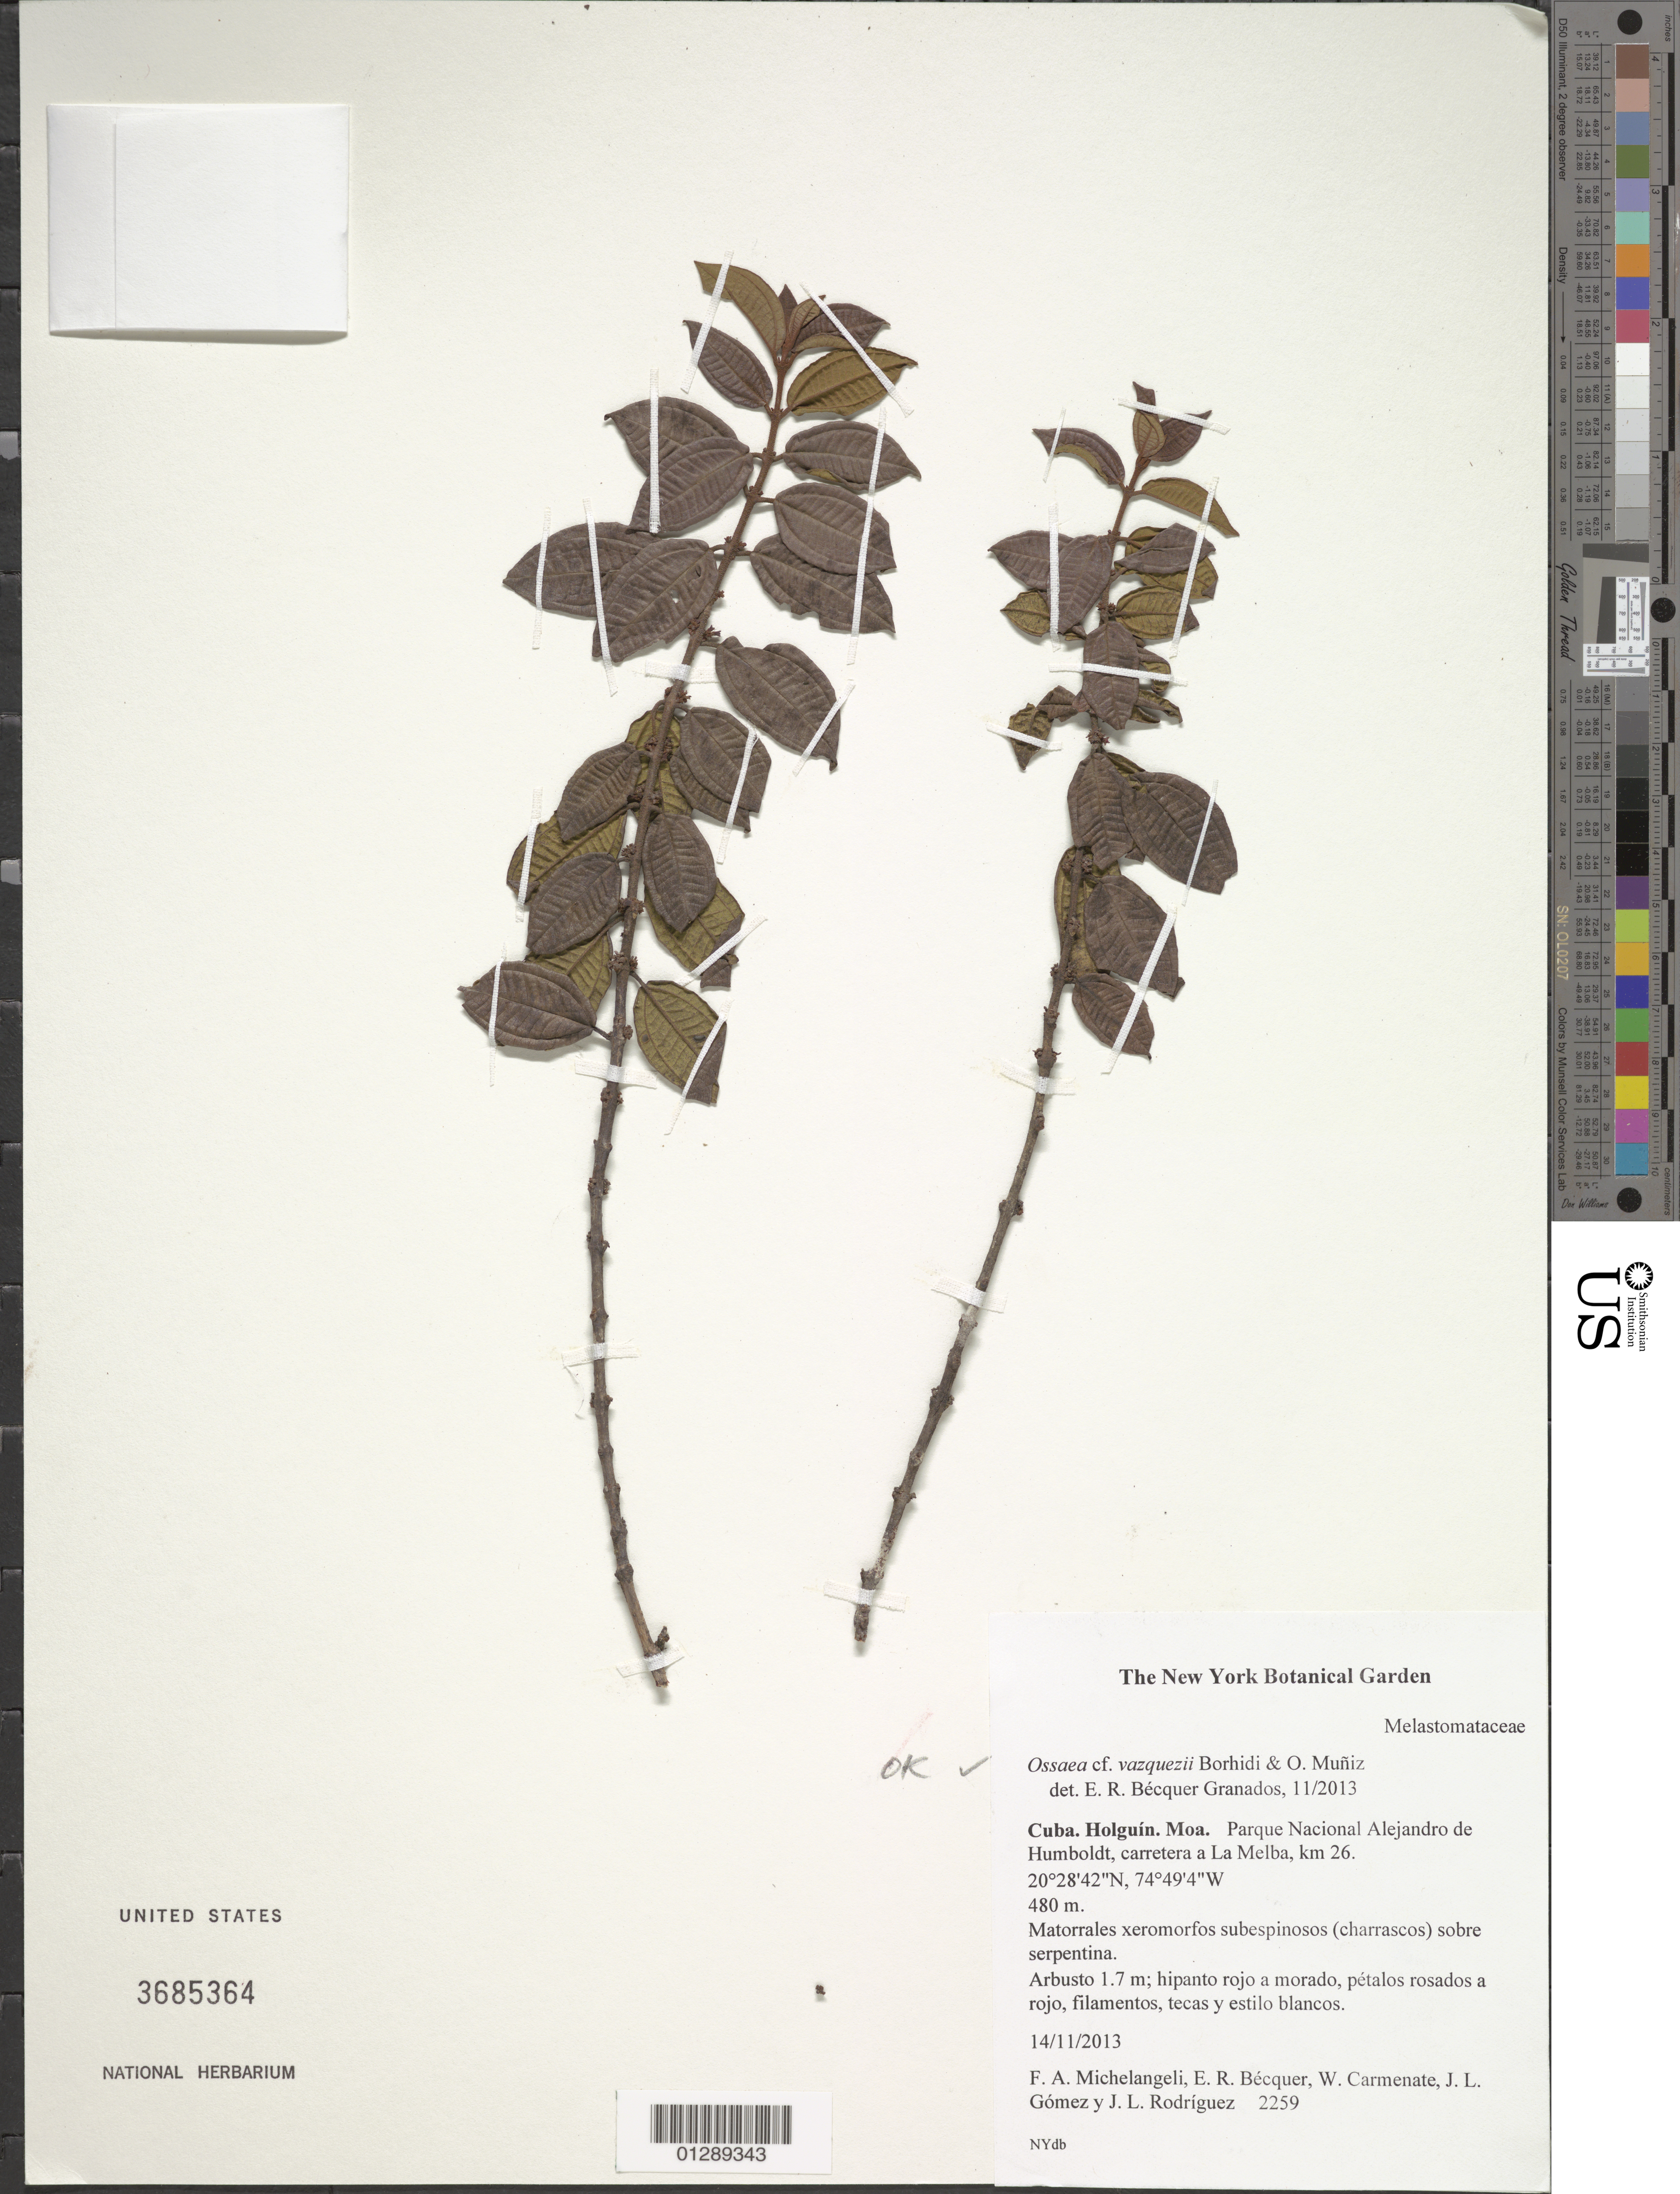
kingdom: Plantae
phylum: Tracheophyta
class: Magnoliopsida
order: Myrtales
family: Melastomataceae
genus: Ossaea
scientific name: Ossaea vazquezii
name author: Borhidi & O. Muñiz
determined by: Bécquer Granados, E. R., (HAJB)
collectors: F. A. Michelangeli, E. R. Bécquer Granados, W. Carmenate, J. Gomez & J. Rodríguez L.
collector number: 2259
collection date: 2013-11-14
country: Cuba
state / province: Holguin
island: Cuba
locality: Moa. Parque Nacional Alejandro de Humboldt, carretera a La Melba, km 26.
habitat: Matorrales xeromorfos subespinosos (charrascos) sobre serpentina.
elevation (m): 480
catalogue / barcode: US 3685364